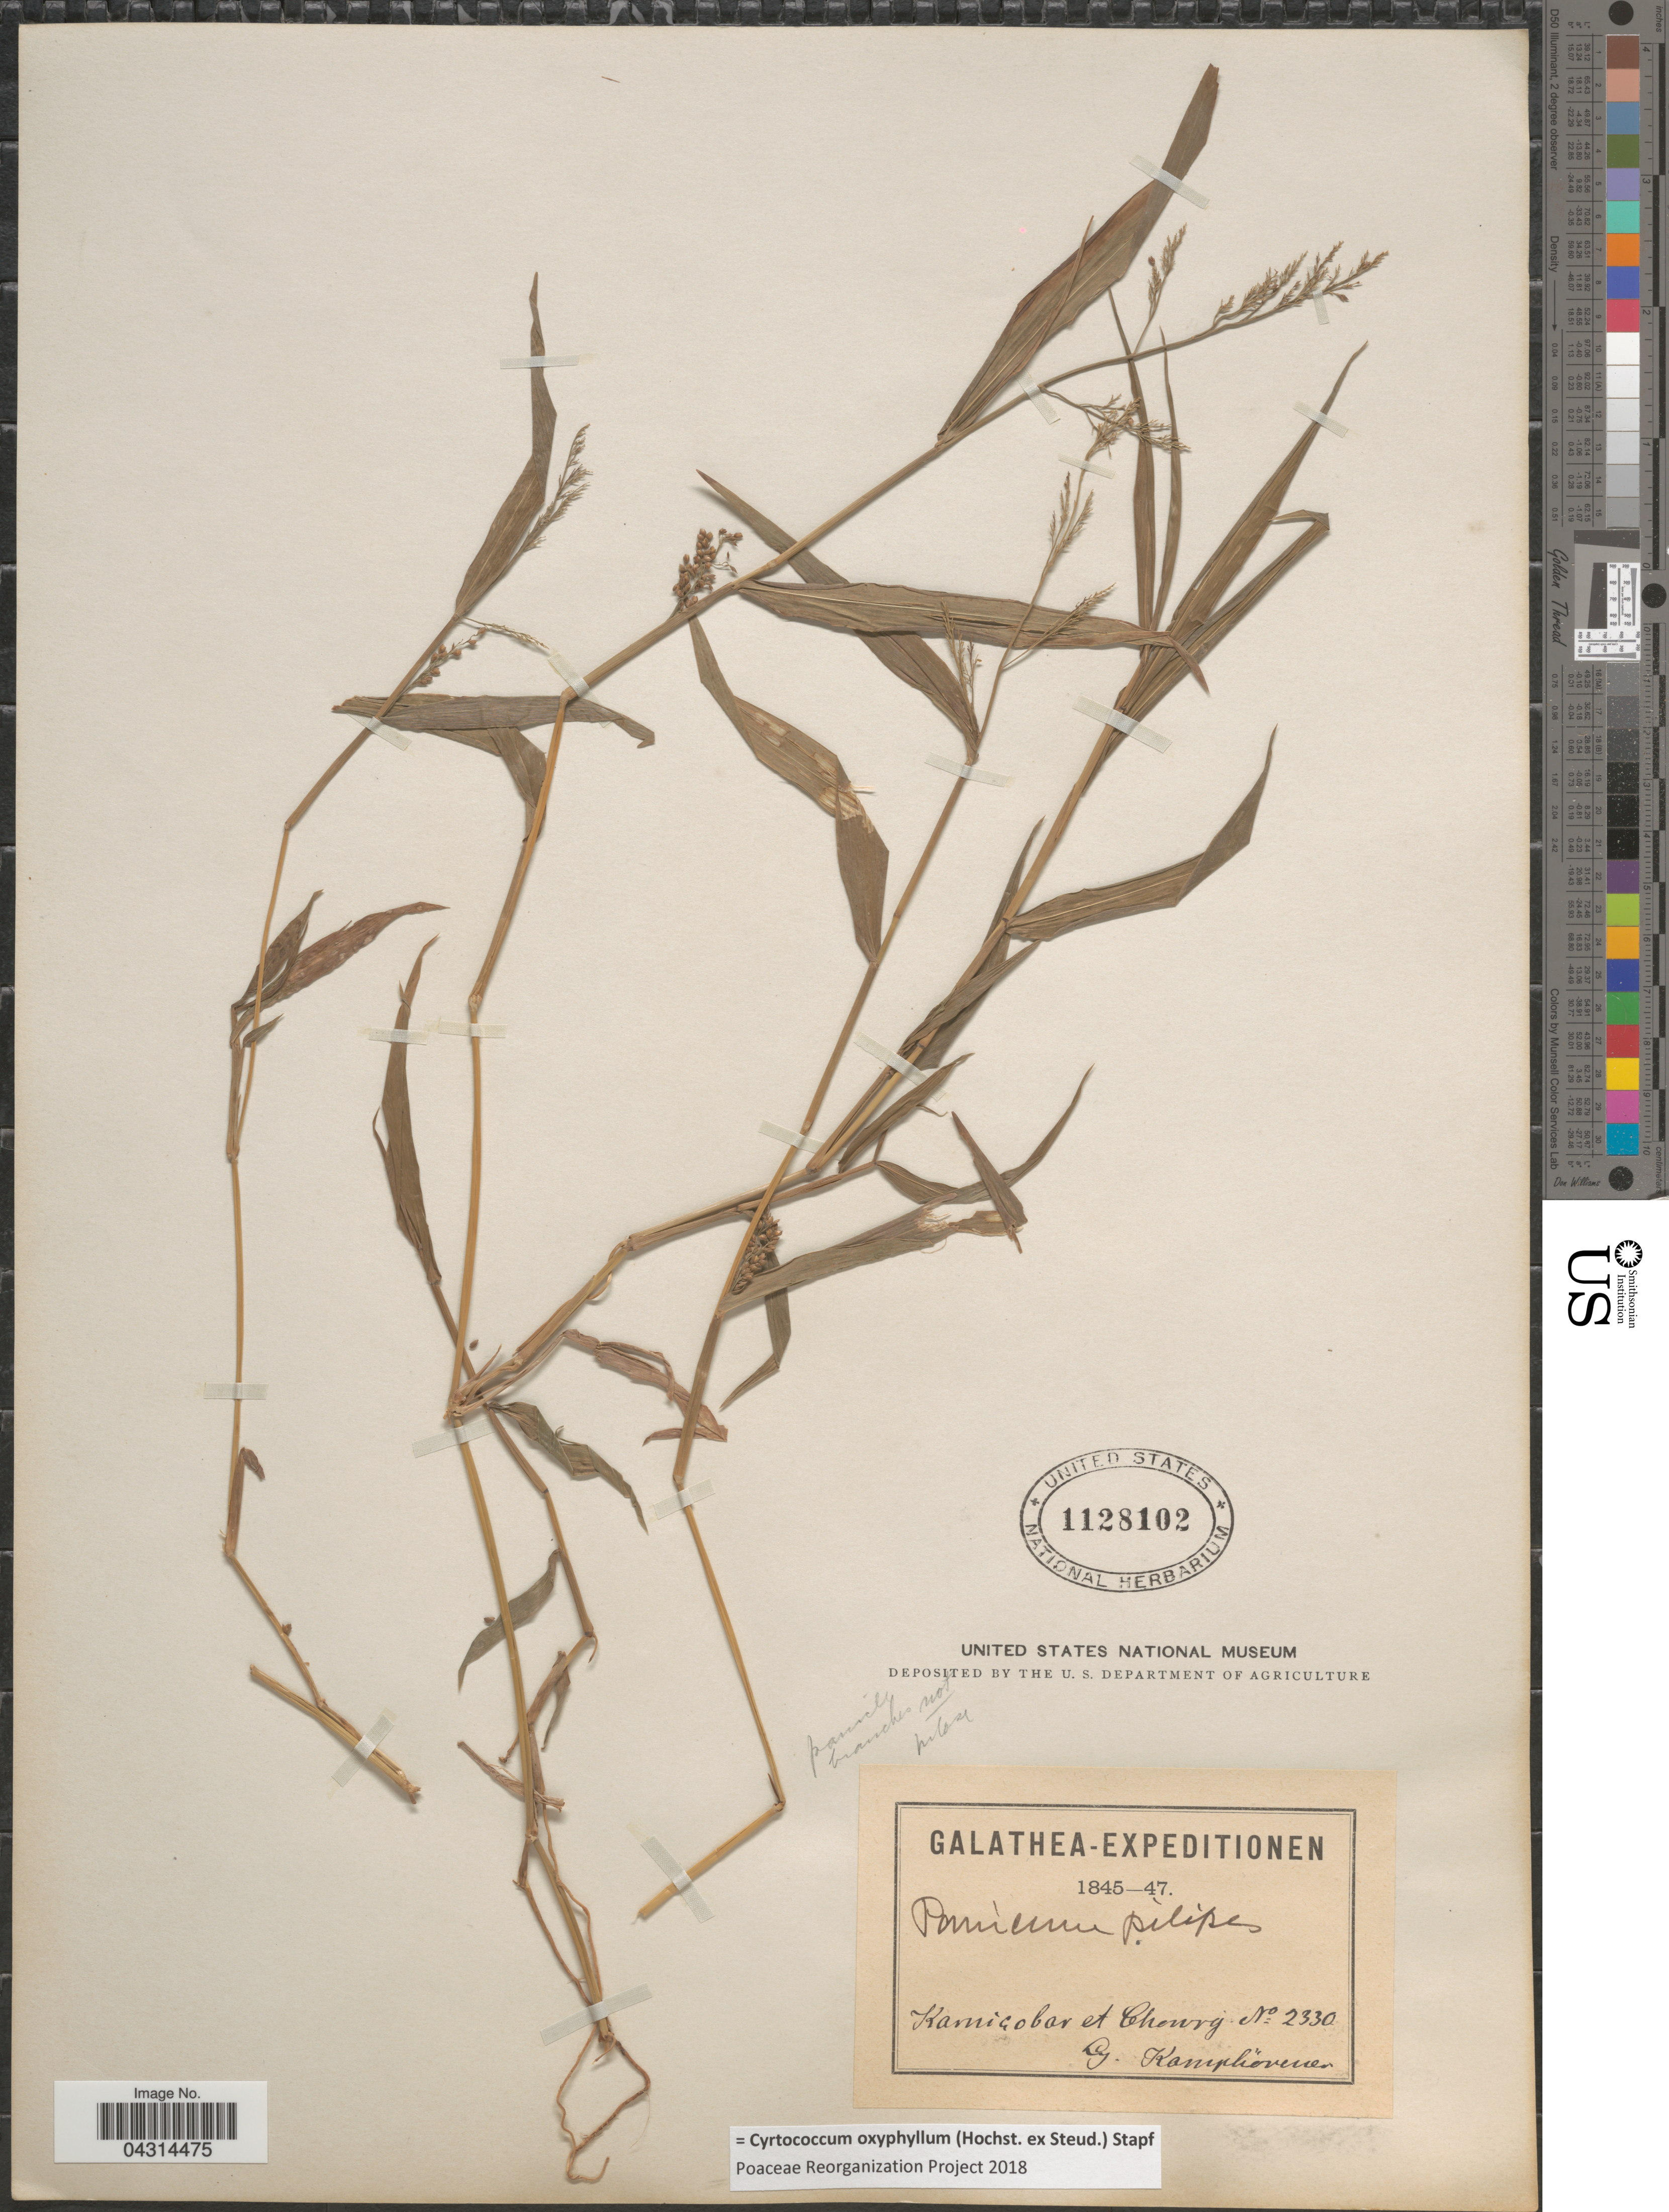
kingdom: Plantae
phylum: Tracheophyta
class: Liliopsida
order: Poales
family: Poaceae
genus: Cyrtococcum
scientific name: Cyrtococcum oxyphyllum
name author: (Steud.) Stapf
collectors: B. Kamphövener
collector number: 2330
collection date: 1845/1847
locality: Galathea Expedition. Kamicobar et Chowry.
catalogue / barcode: US 1128102